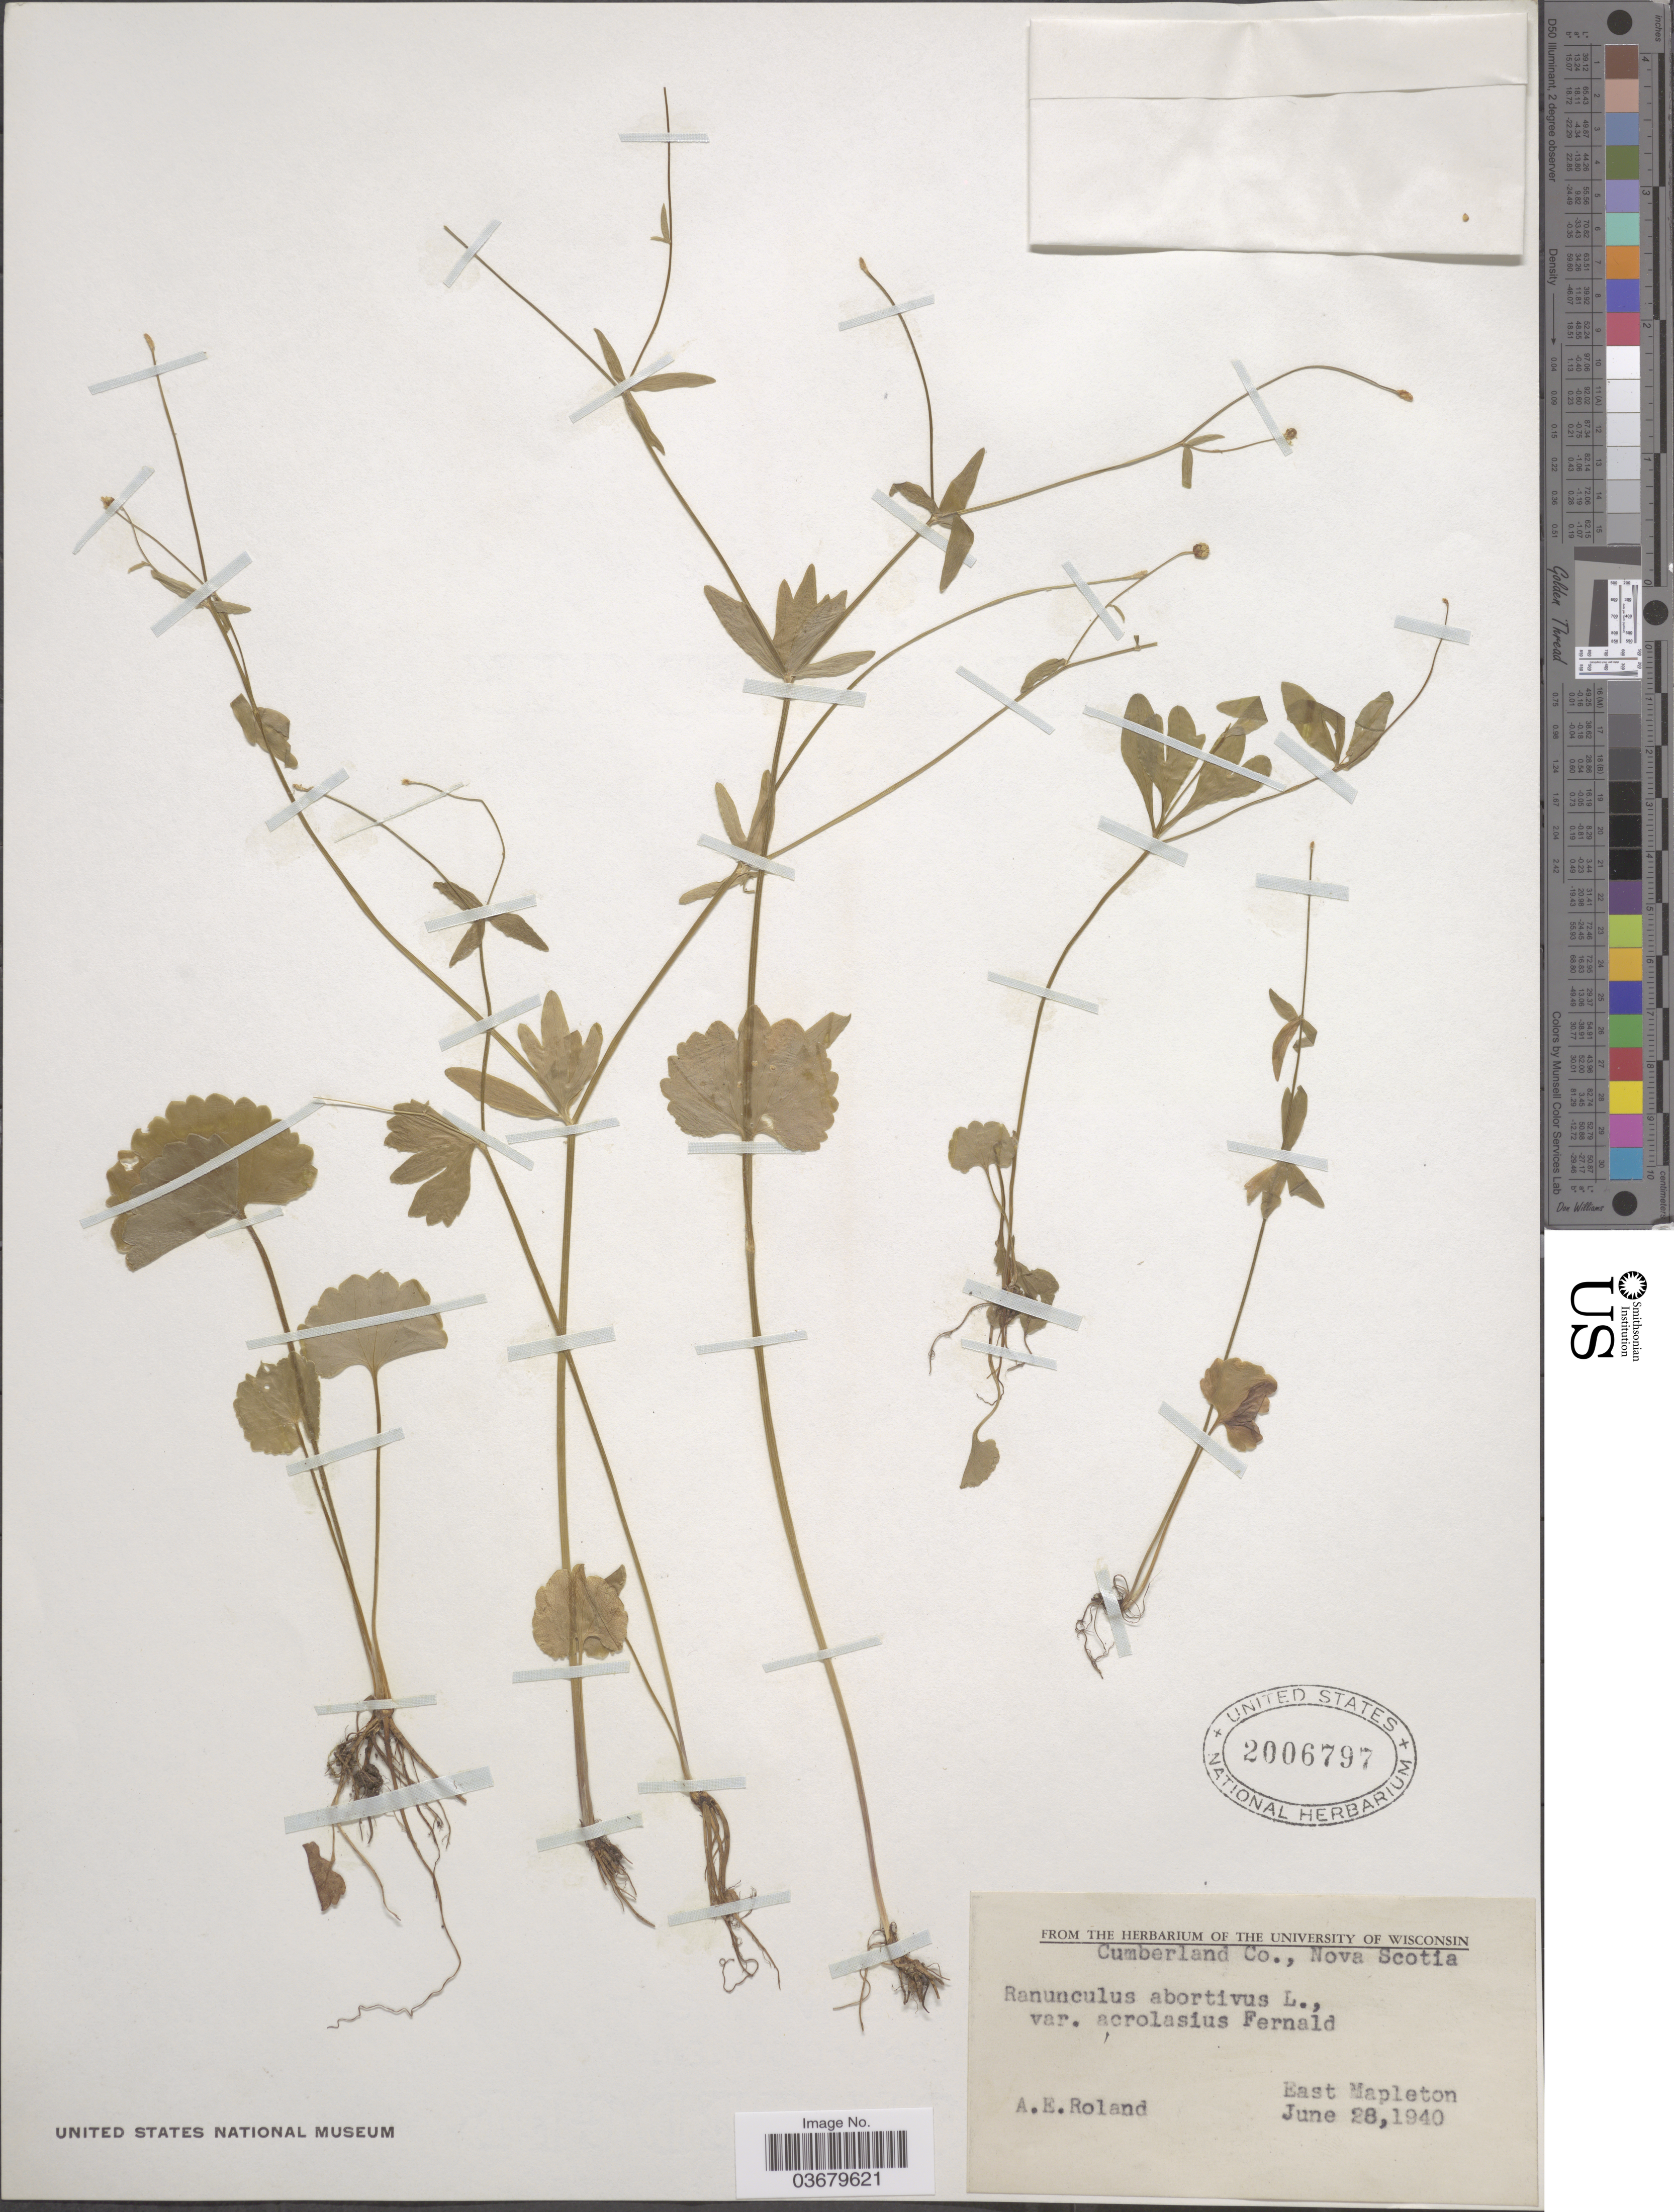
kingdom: Plantae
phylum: Tracheophyta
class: Magnoliopsida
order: Ranunculales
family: Ranunculaceae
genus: Ranunculus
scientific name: Ranunculus abortivus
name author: L.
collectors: E. Roland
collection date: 1940-06-28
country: Canada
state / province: Nova Scotia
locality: Cumberland Co. East Mapleton.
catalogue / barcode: US 2006797